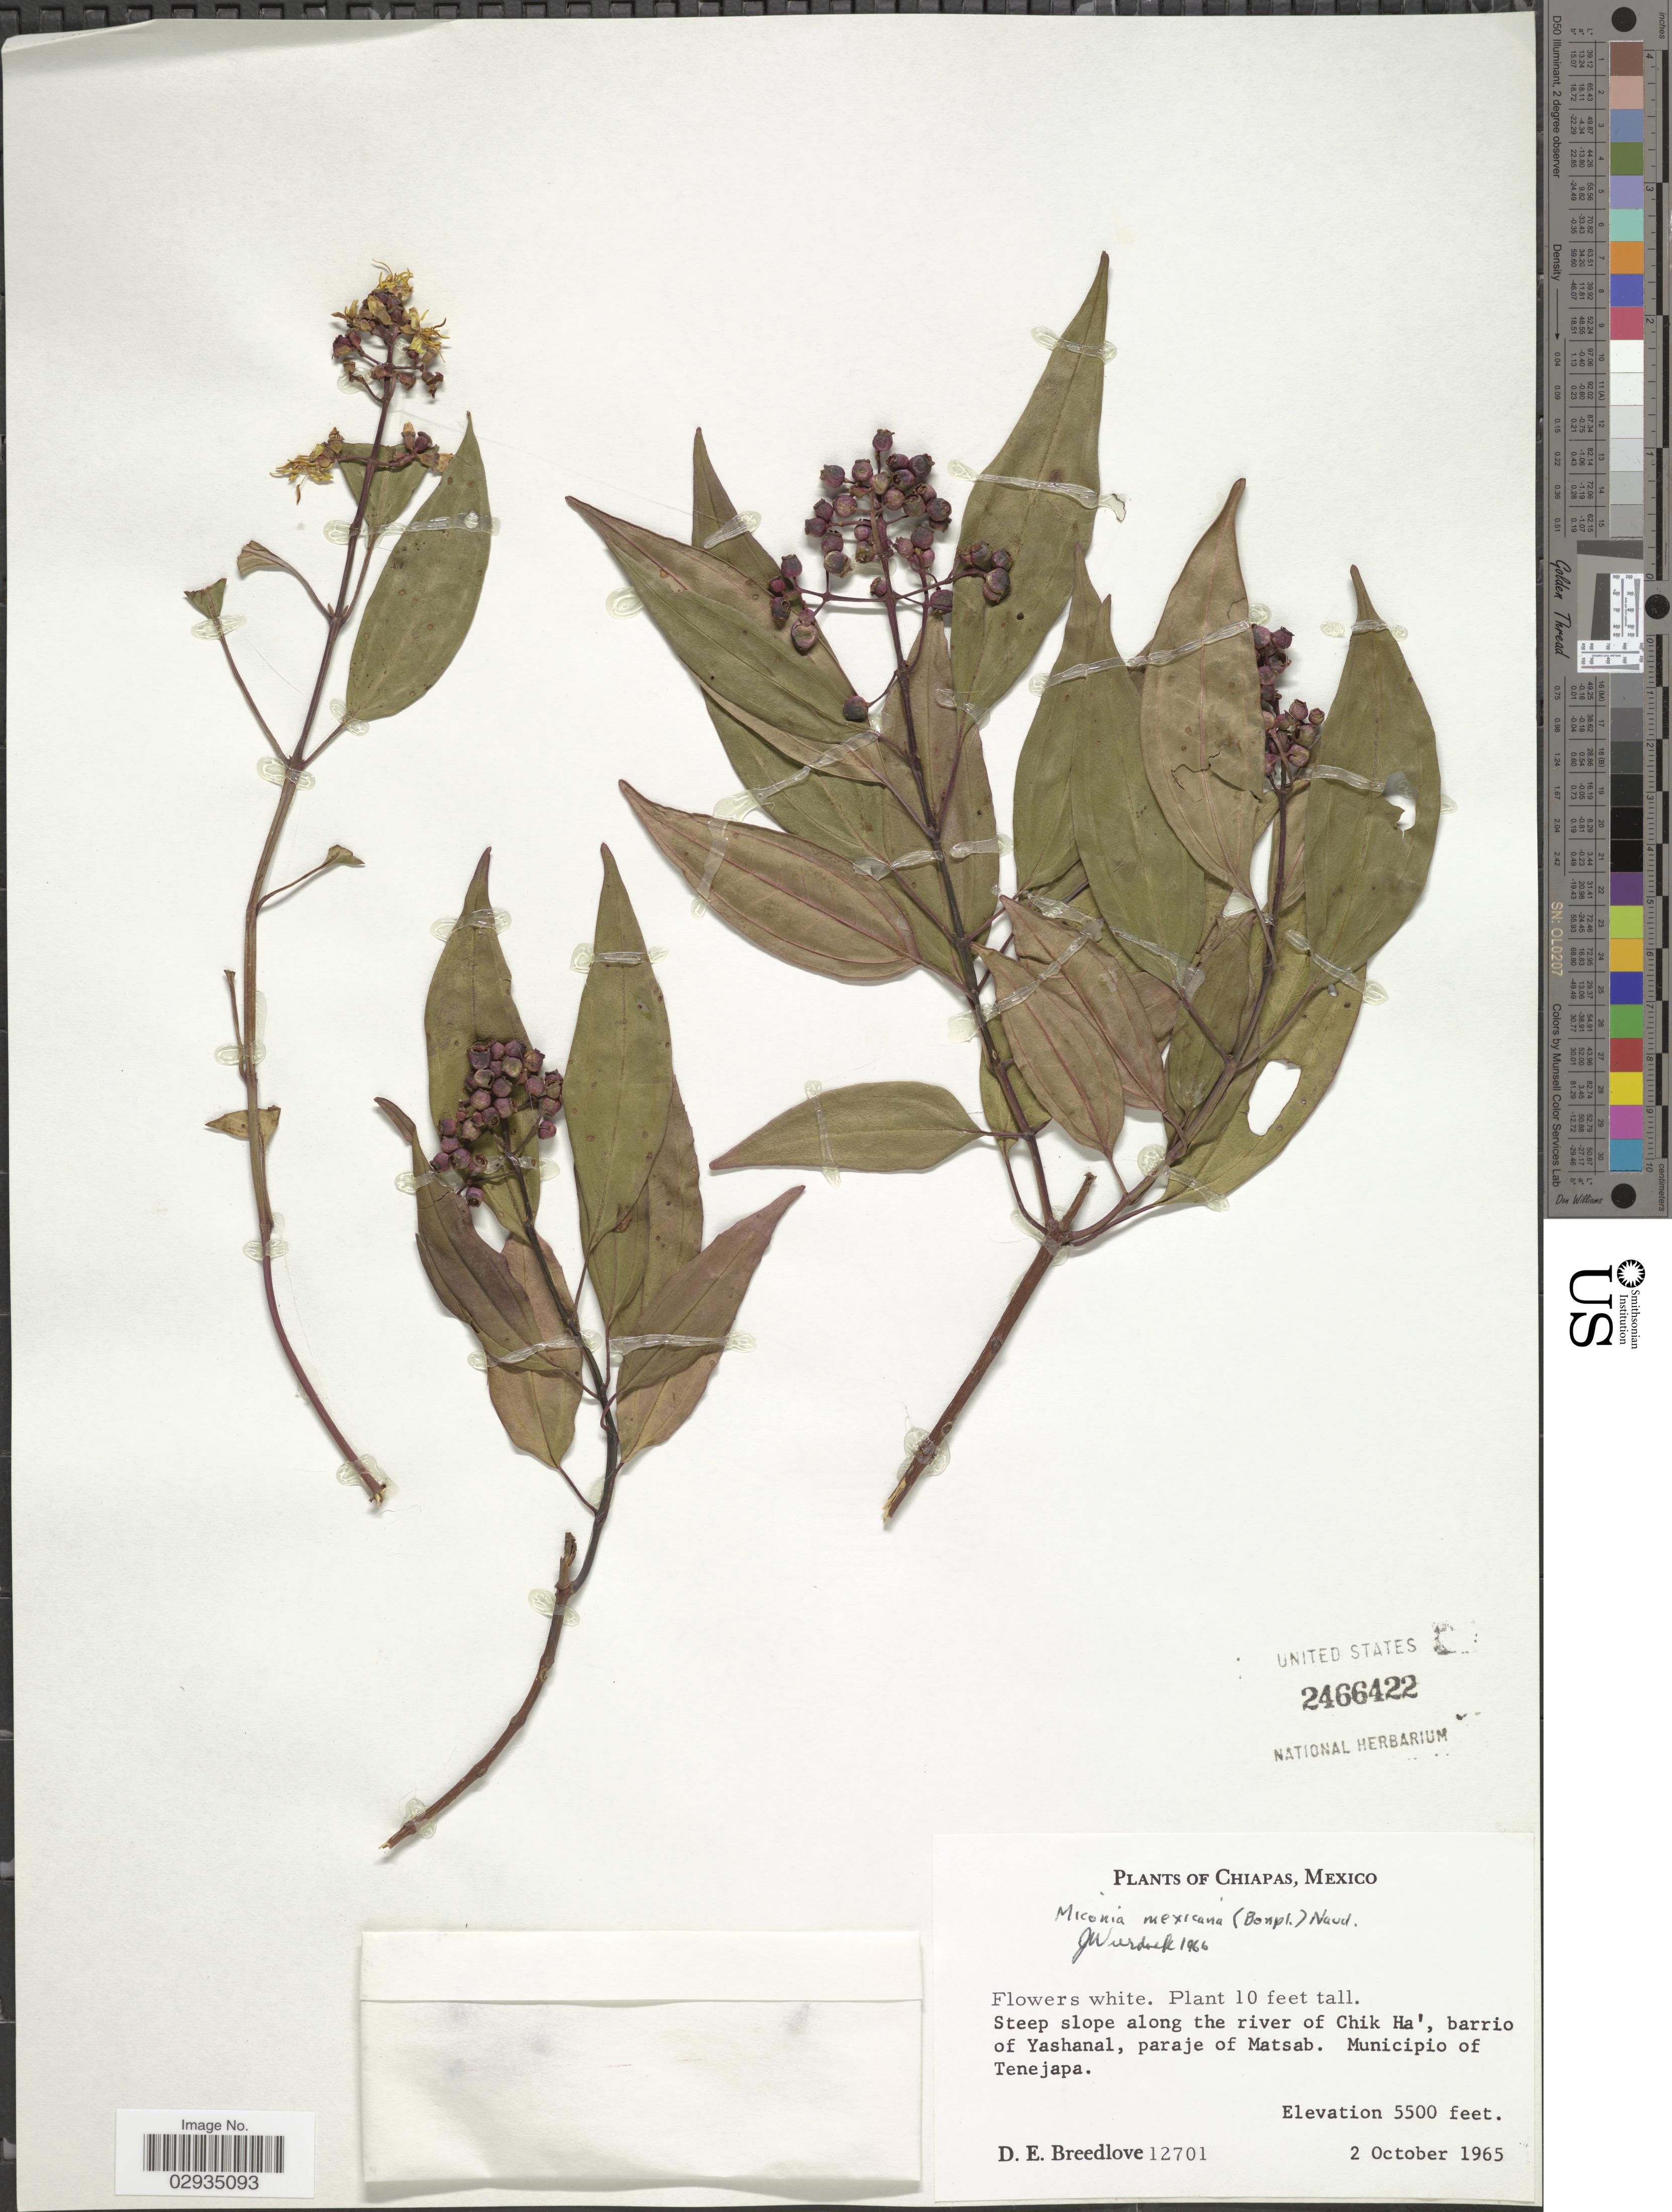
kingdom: Plantae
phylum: Tracheophyta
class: Magnoliopsida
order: Myrtales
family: Melastomataceae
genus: Miconia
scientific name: Miconia mexicana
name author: (Bonpl.) Naudin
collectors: D. E. Breedlove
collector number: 12701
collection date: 1965-10-02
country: Mexico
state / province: Chiapas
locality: Steep slope along the river of Chik Ha', barrio of Yashanal, paraje of Matsab. Municipio of Tenejapa.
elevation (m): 1676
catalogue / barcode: US 2466422